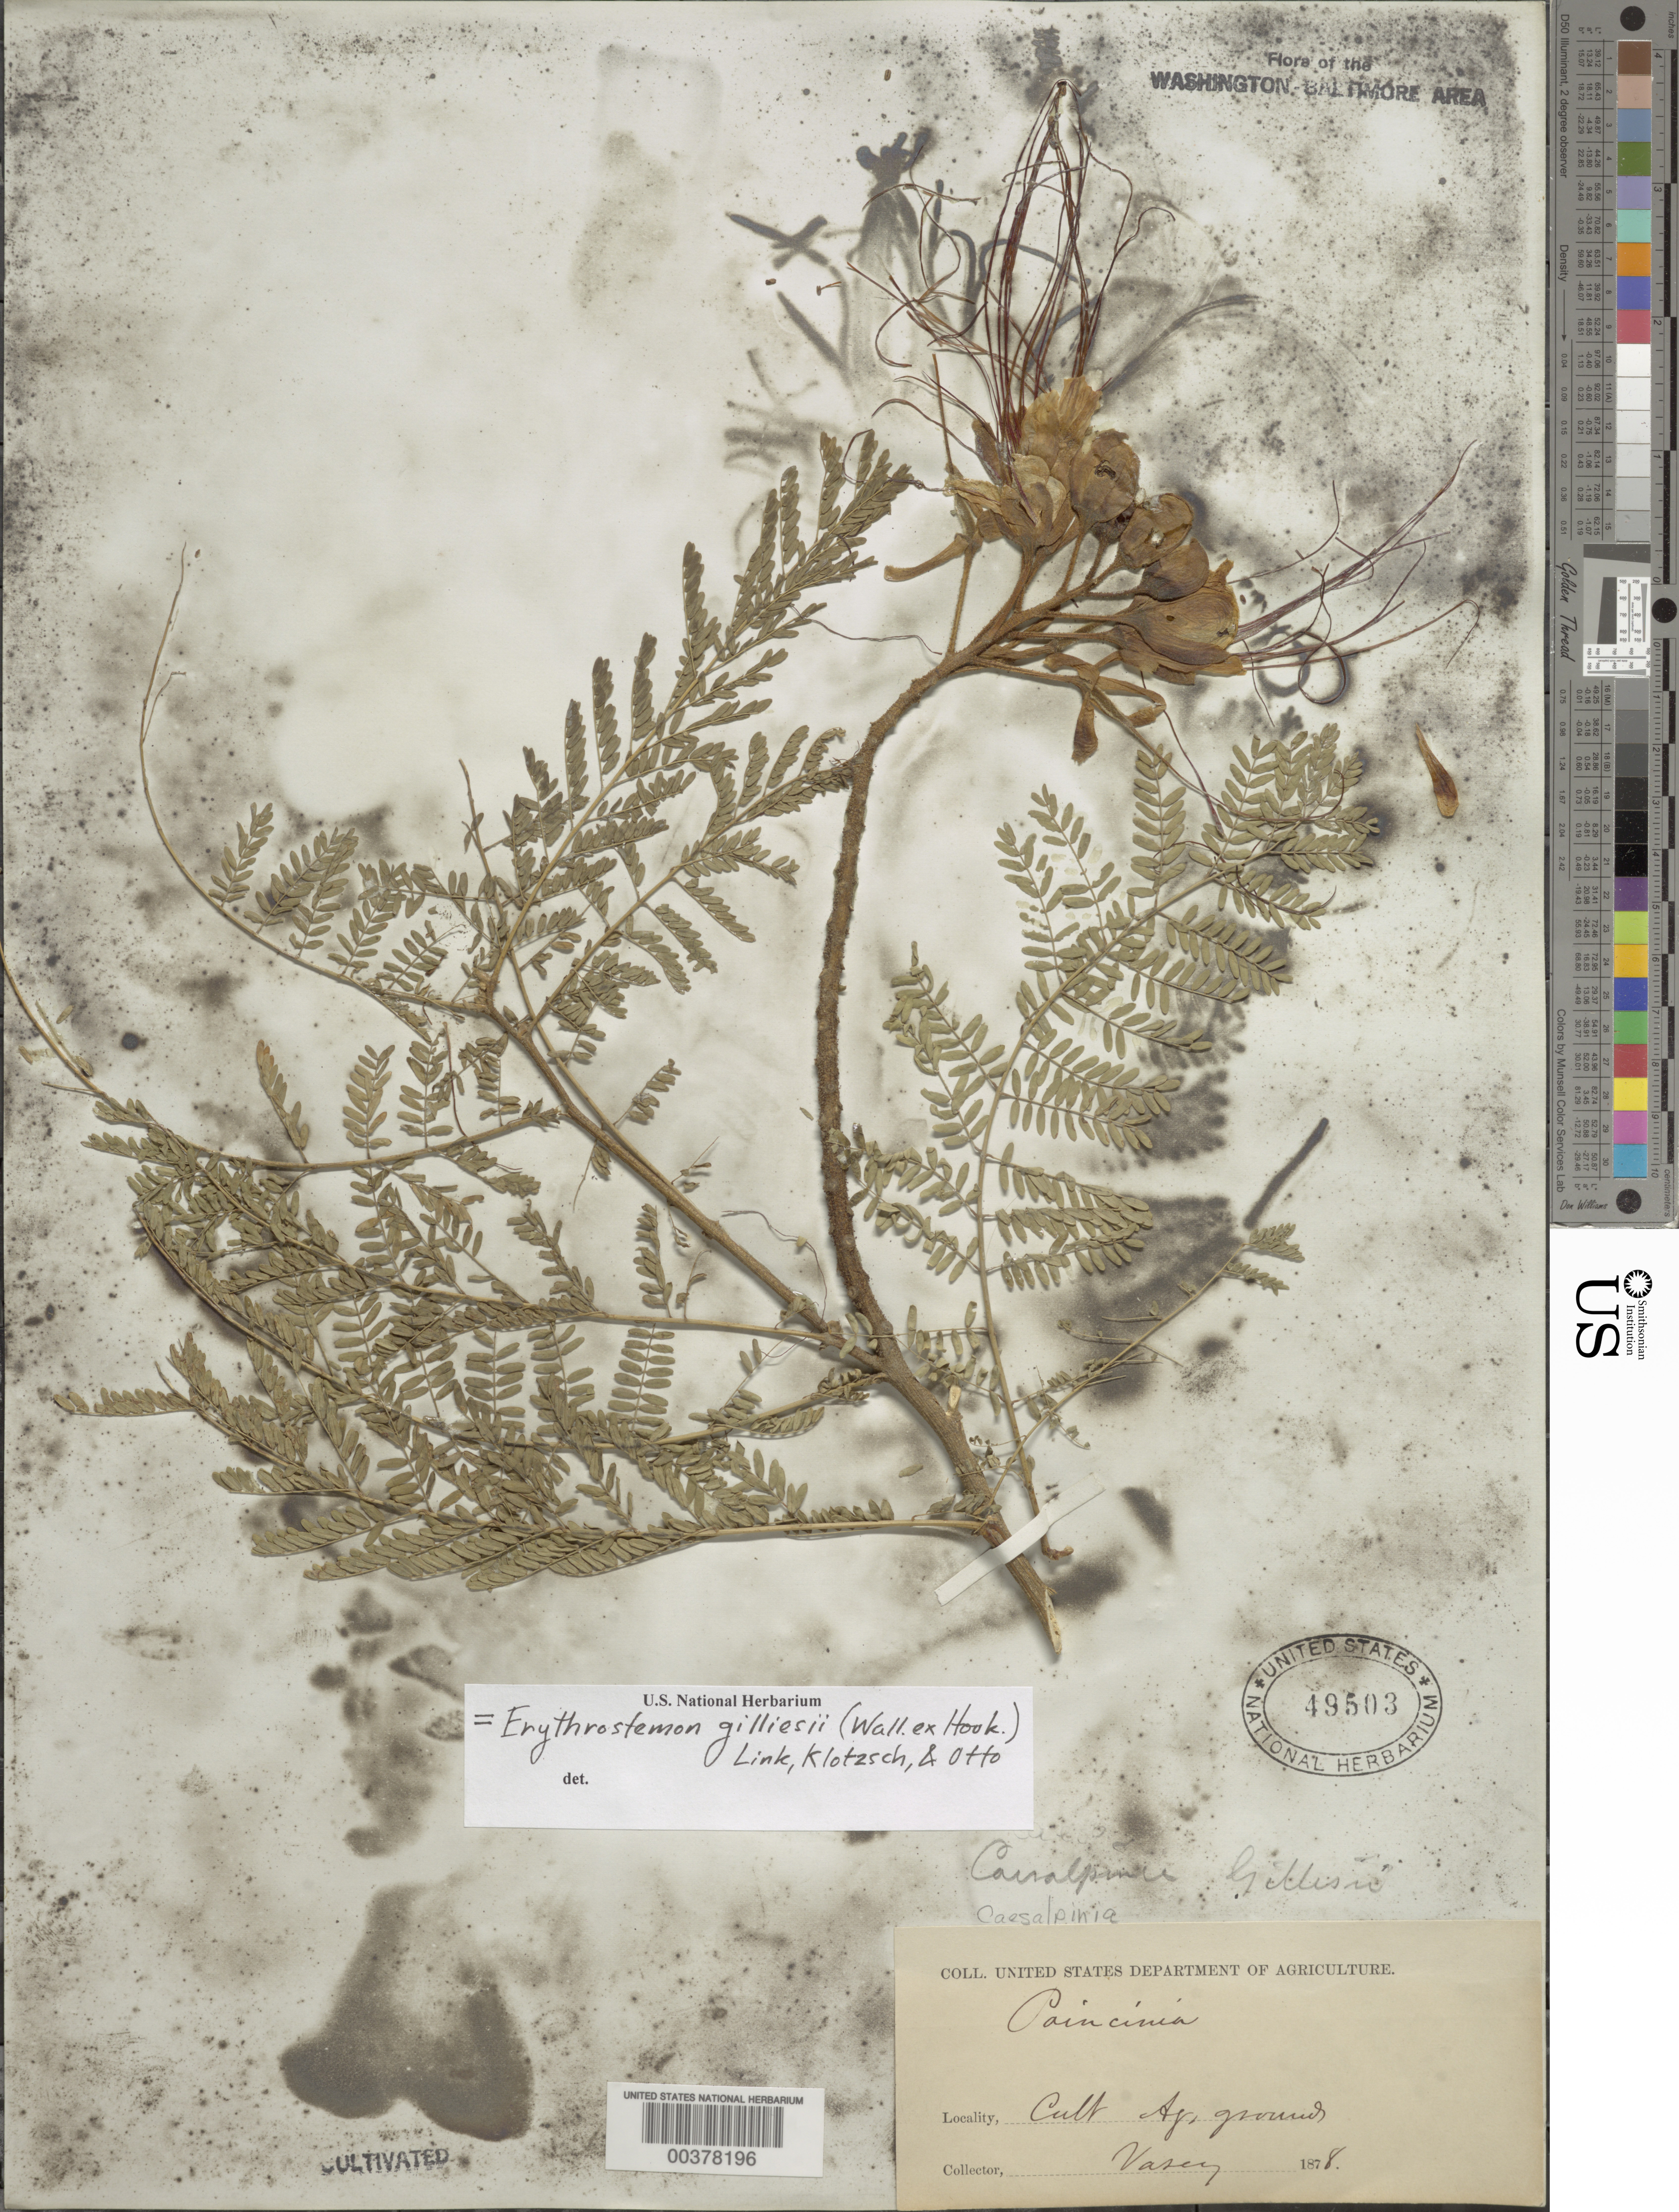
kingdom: Plantae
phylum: Tracheophyta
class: Magnoliopsida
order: Fabales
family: Fabaceae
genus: Erythrostemon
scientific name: Erythrostemon gilliesii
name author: (Hook.) Klotzsch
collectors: G. Vasey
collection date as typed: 1878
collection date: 1878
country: United States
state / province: District of Columbia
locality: Agriculture grounds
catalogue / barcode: US 49503